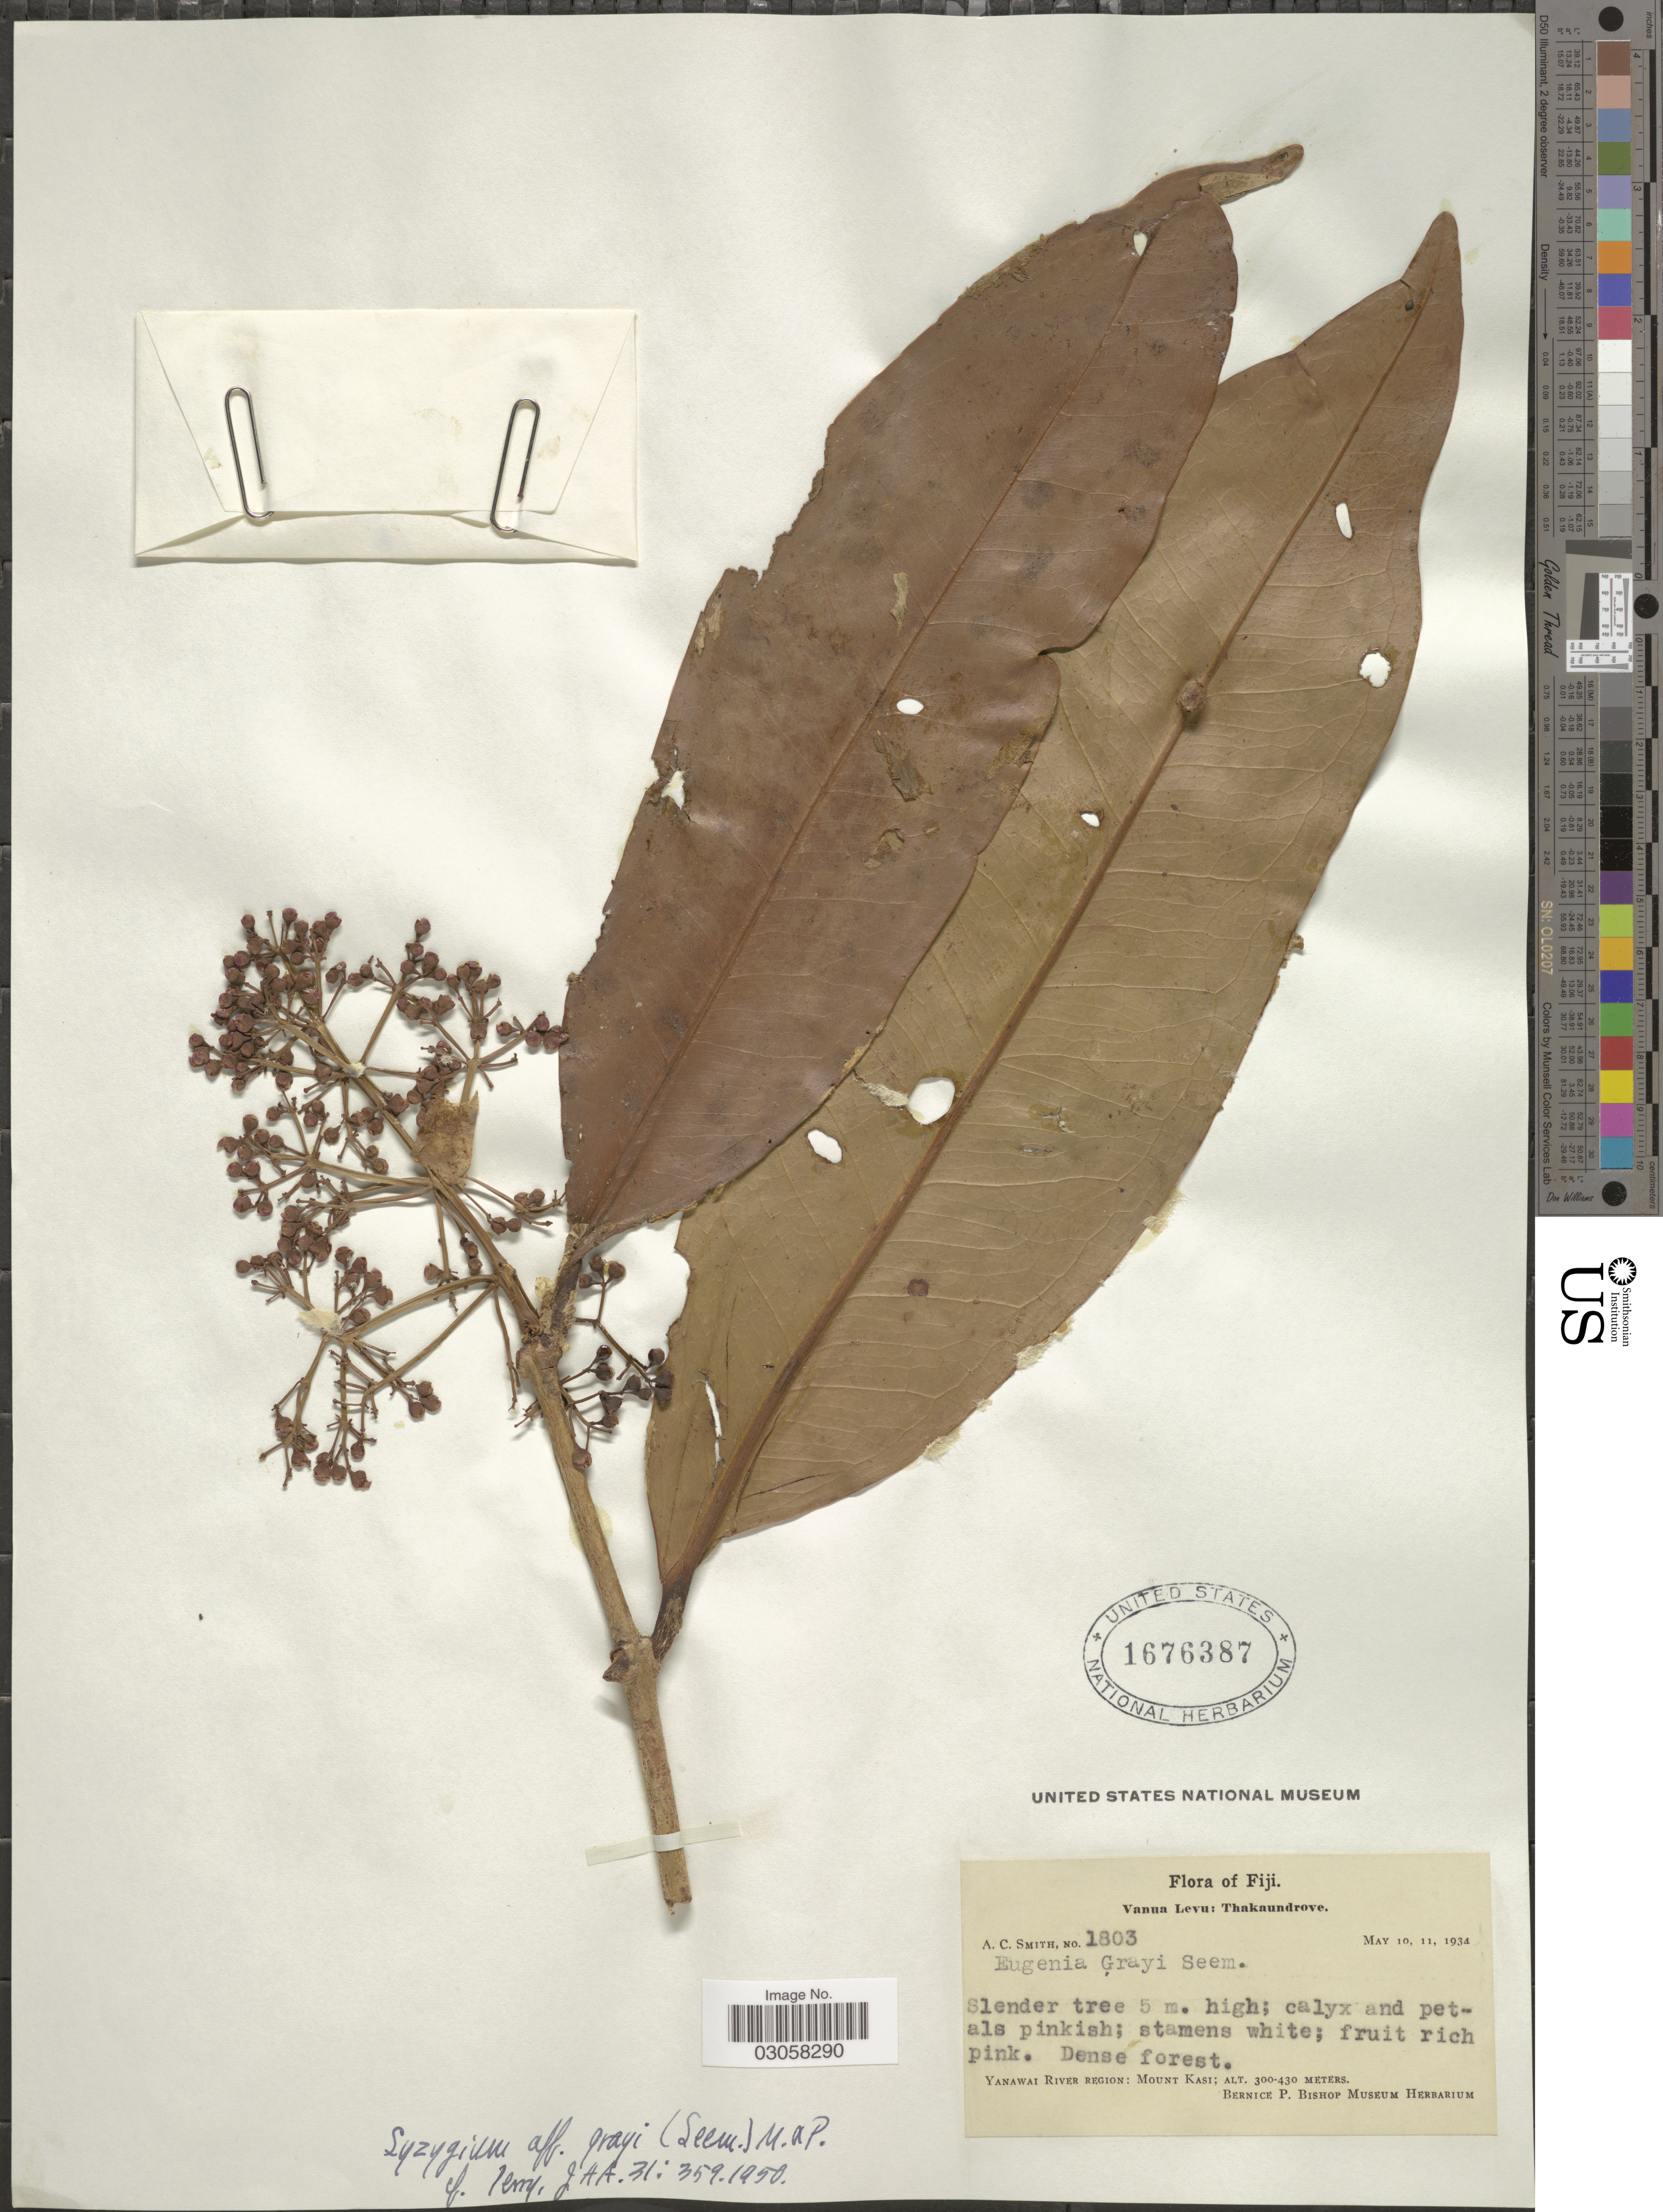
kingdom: Plantae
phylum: Tracheophyta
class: Magnoliopsida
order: Myrtales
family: Myrtaceae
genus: Syzygium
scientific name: Syzygium grayi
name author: (Seem.) Merr. & L.M. Perry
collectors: A. C. Smith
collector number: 1803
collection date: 1934-05-10/1934-05-11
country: Fiji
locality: Vanua Levu: Thakaundrove. Yanawai River Region: Mount Kasi.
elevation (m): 300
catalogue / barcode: US 1676387